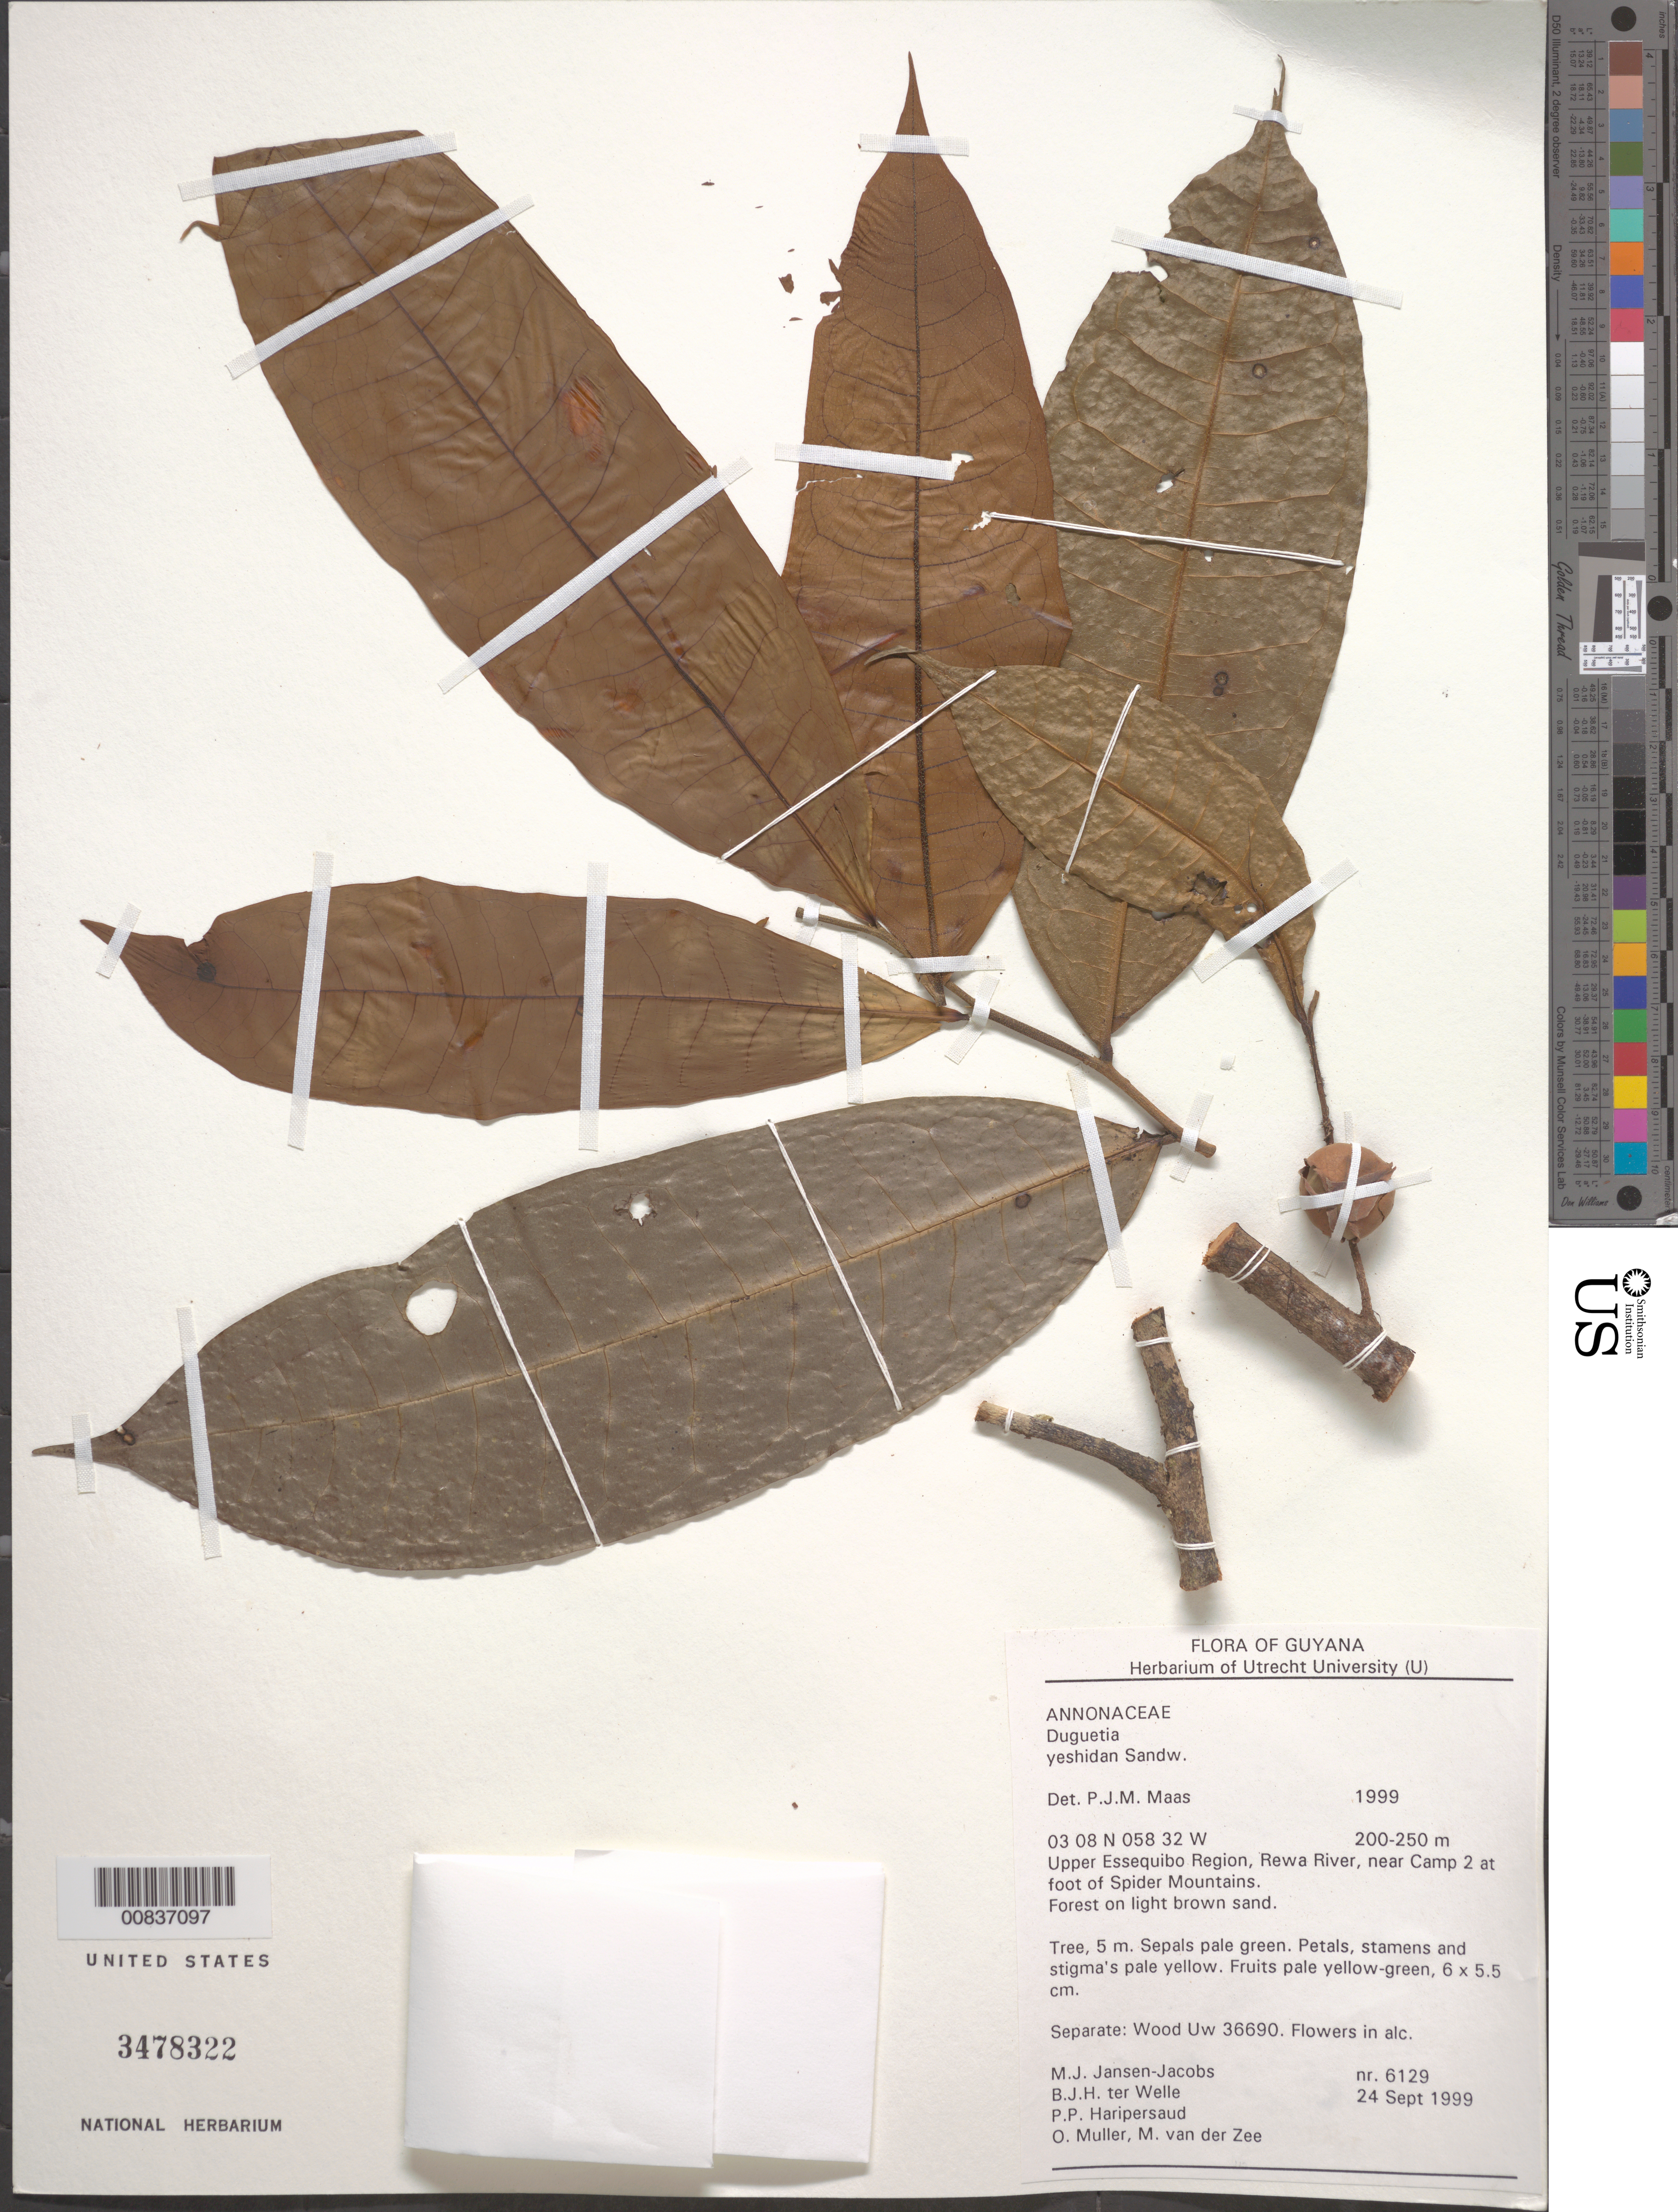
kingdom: Plantae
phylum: Tracheophyta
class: Magnoliopsida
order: Magnoliales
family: Annonaceae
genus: Duguetia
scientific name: Duguetia yeshidan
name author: Sandwith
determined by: Maas, Paul J. M.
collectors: M. J. Jansen-Jacobs, B. Welle, P. Haripersaud, O. Muller & M. van der Zee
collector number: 6129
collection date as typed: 24-Sep-99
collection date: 1999-09-24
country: Guyana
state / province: U. Takutu-U. Essequibo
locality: Rewa River, at foot of Spider Mts., near camp 2, Upper Essequibo Region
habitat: Forest on light brown sand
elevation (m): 200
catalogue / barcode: US 3478322